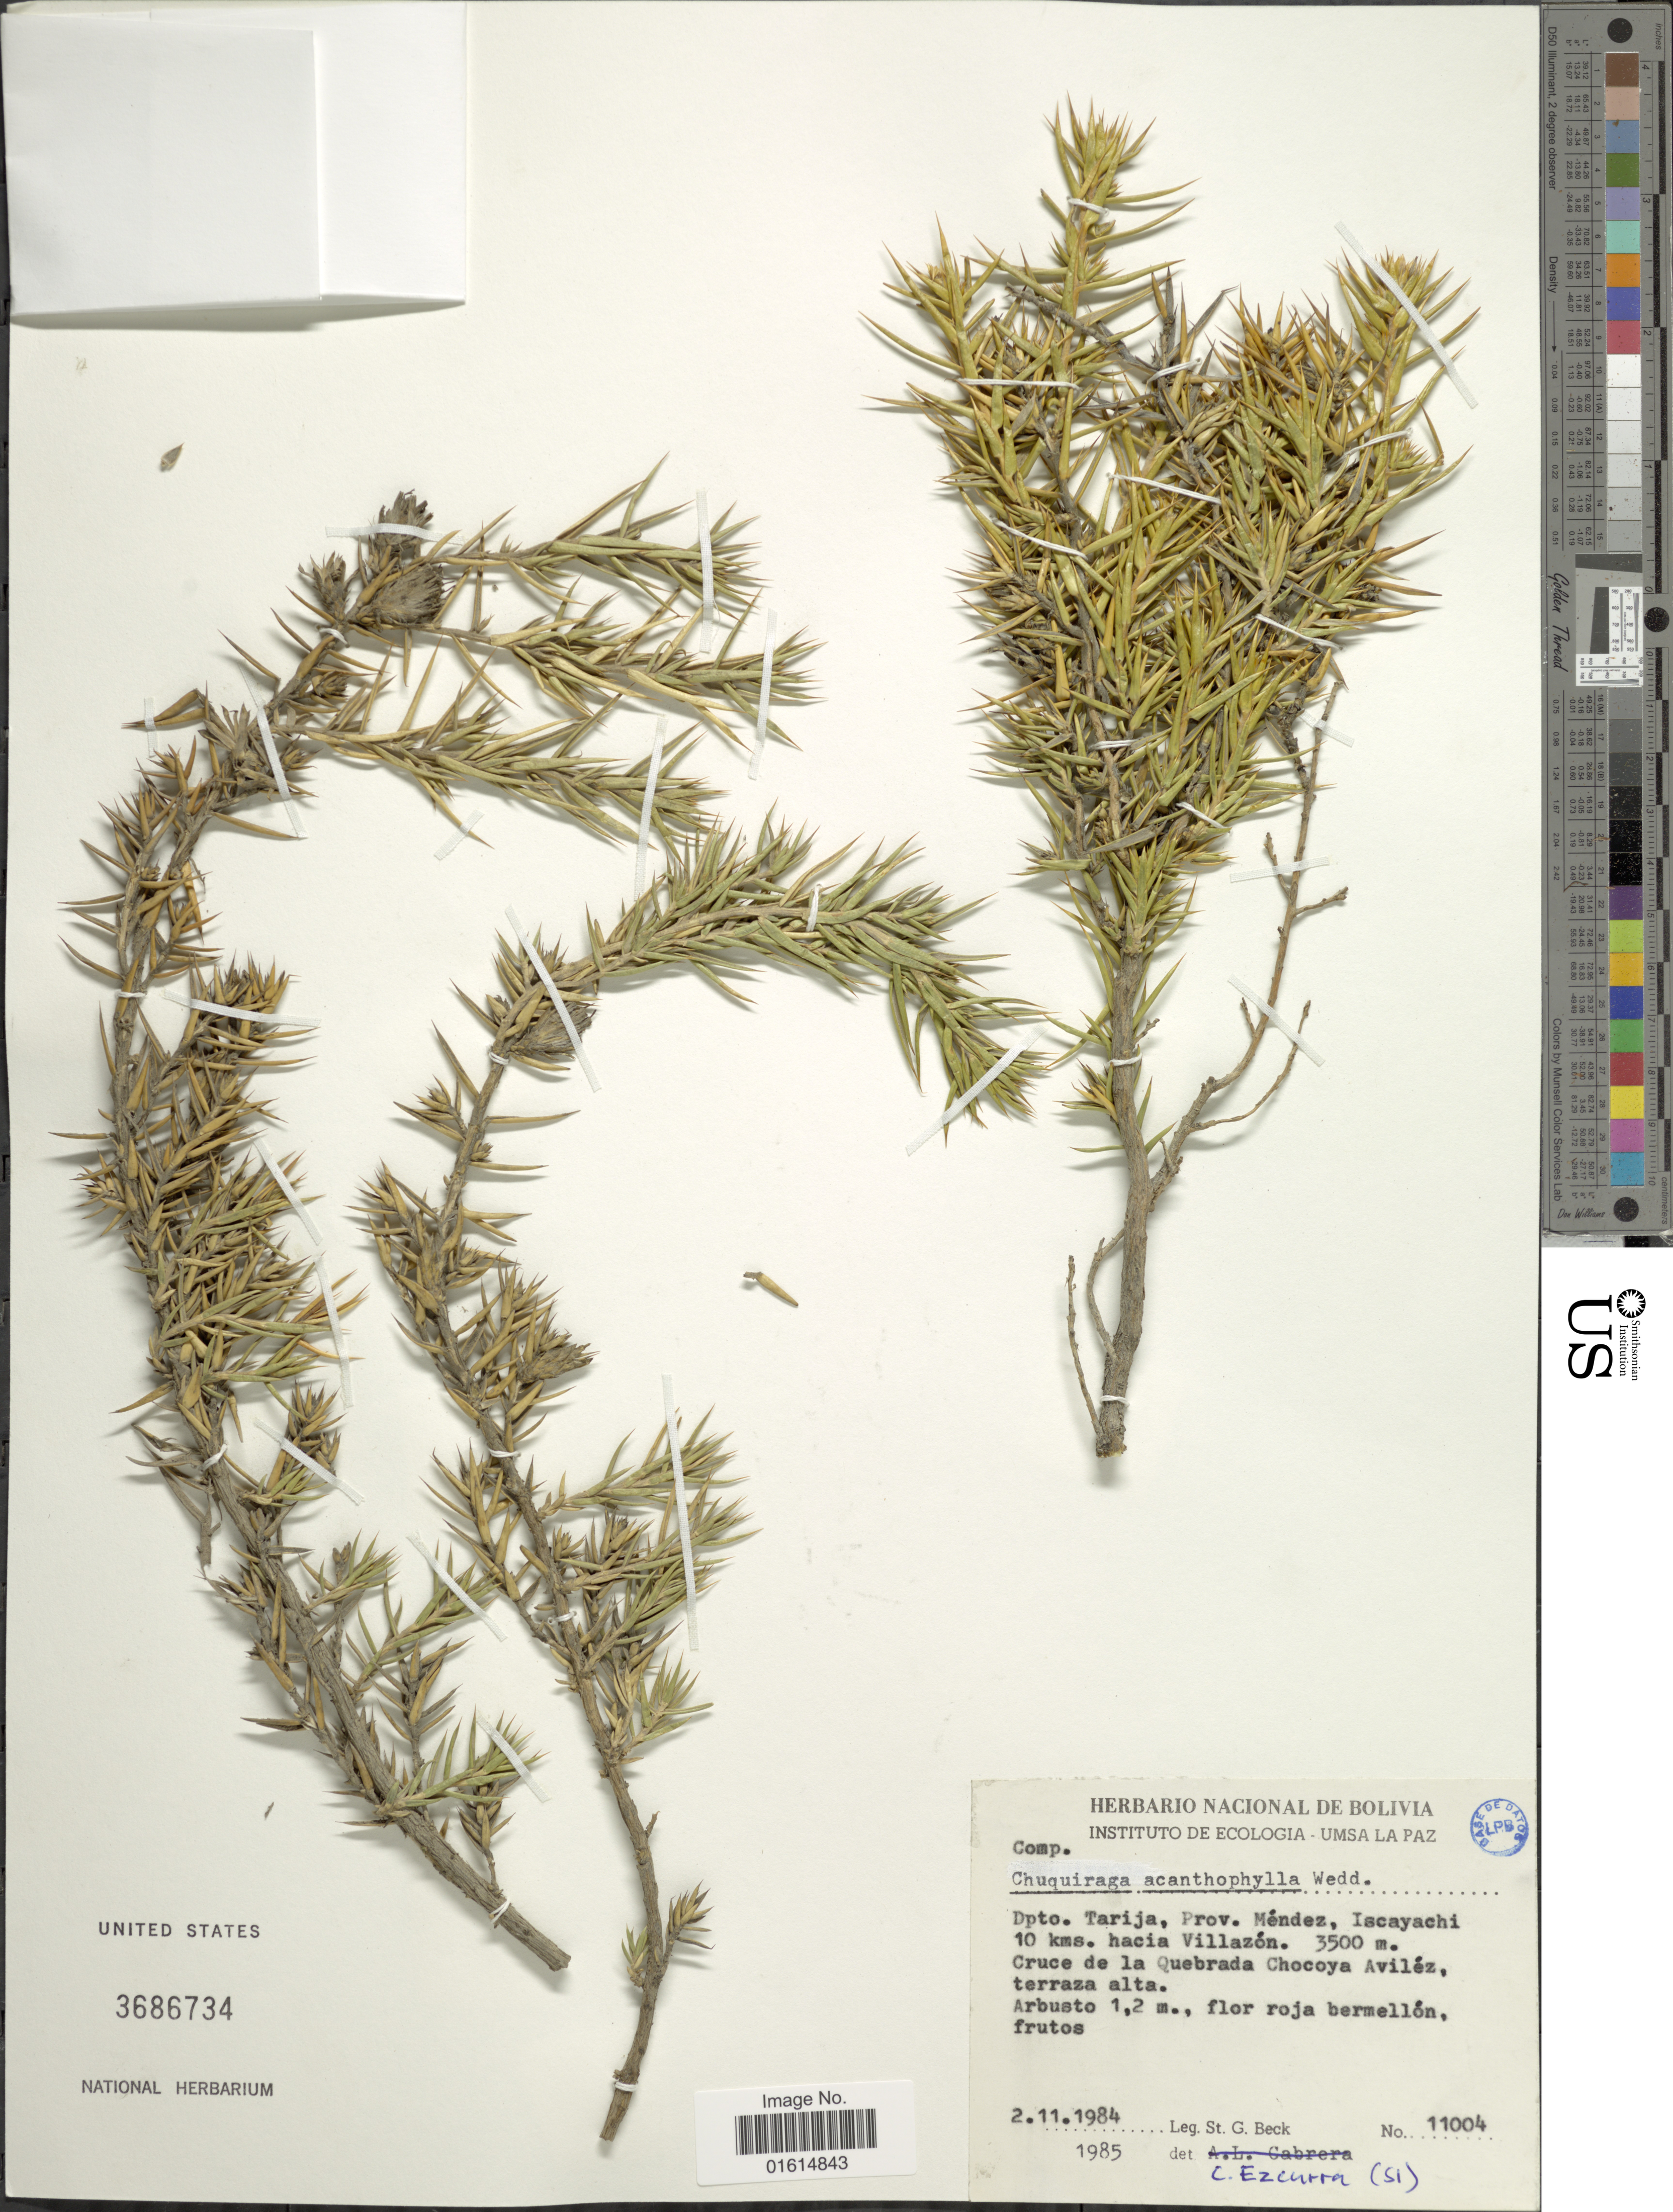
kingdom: Plantae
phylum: Tracheophyta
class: Magnoliopsida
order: Asterales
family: Asteraceae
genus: Chuquiraga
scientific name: Chuquiraga acanthophylla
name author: Wedd.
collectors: S. G. Beck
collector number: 11004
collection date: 1984-11-02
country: Bolivia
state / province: Tarija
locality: prov. Mendez, Iscayachi 19 kms hacia Villazon, Cruce de la Quebrada Chocoya Avilez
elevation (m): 3500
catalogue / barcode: US 3686734